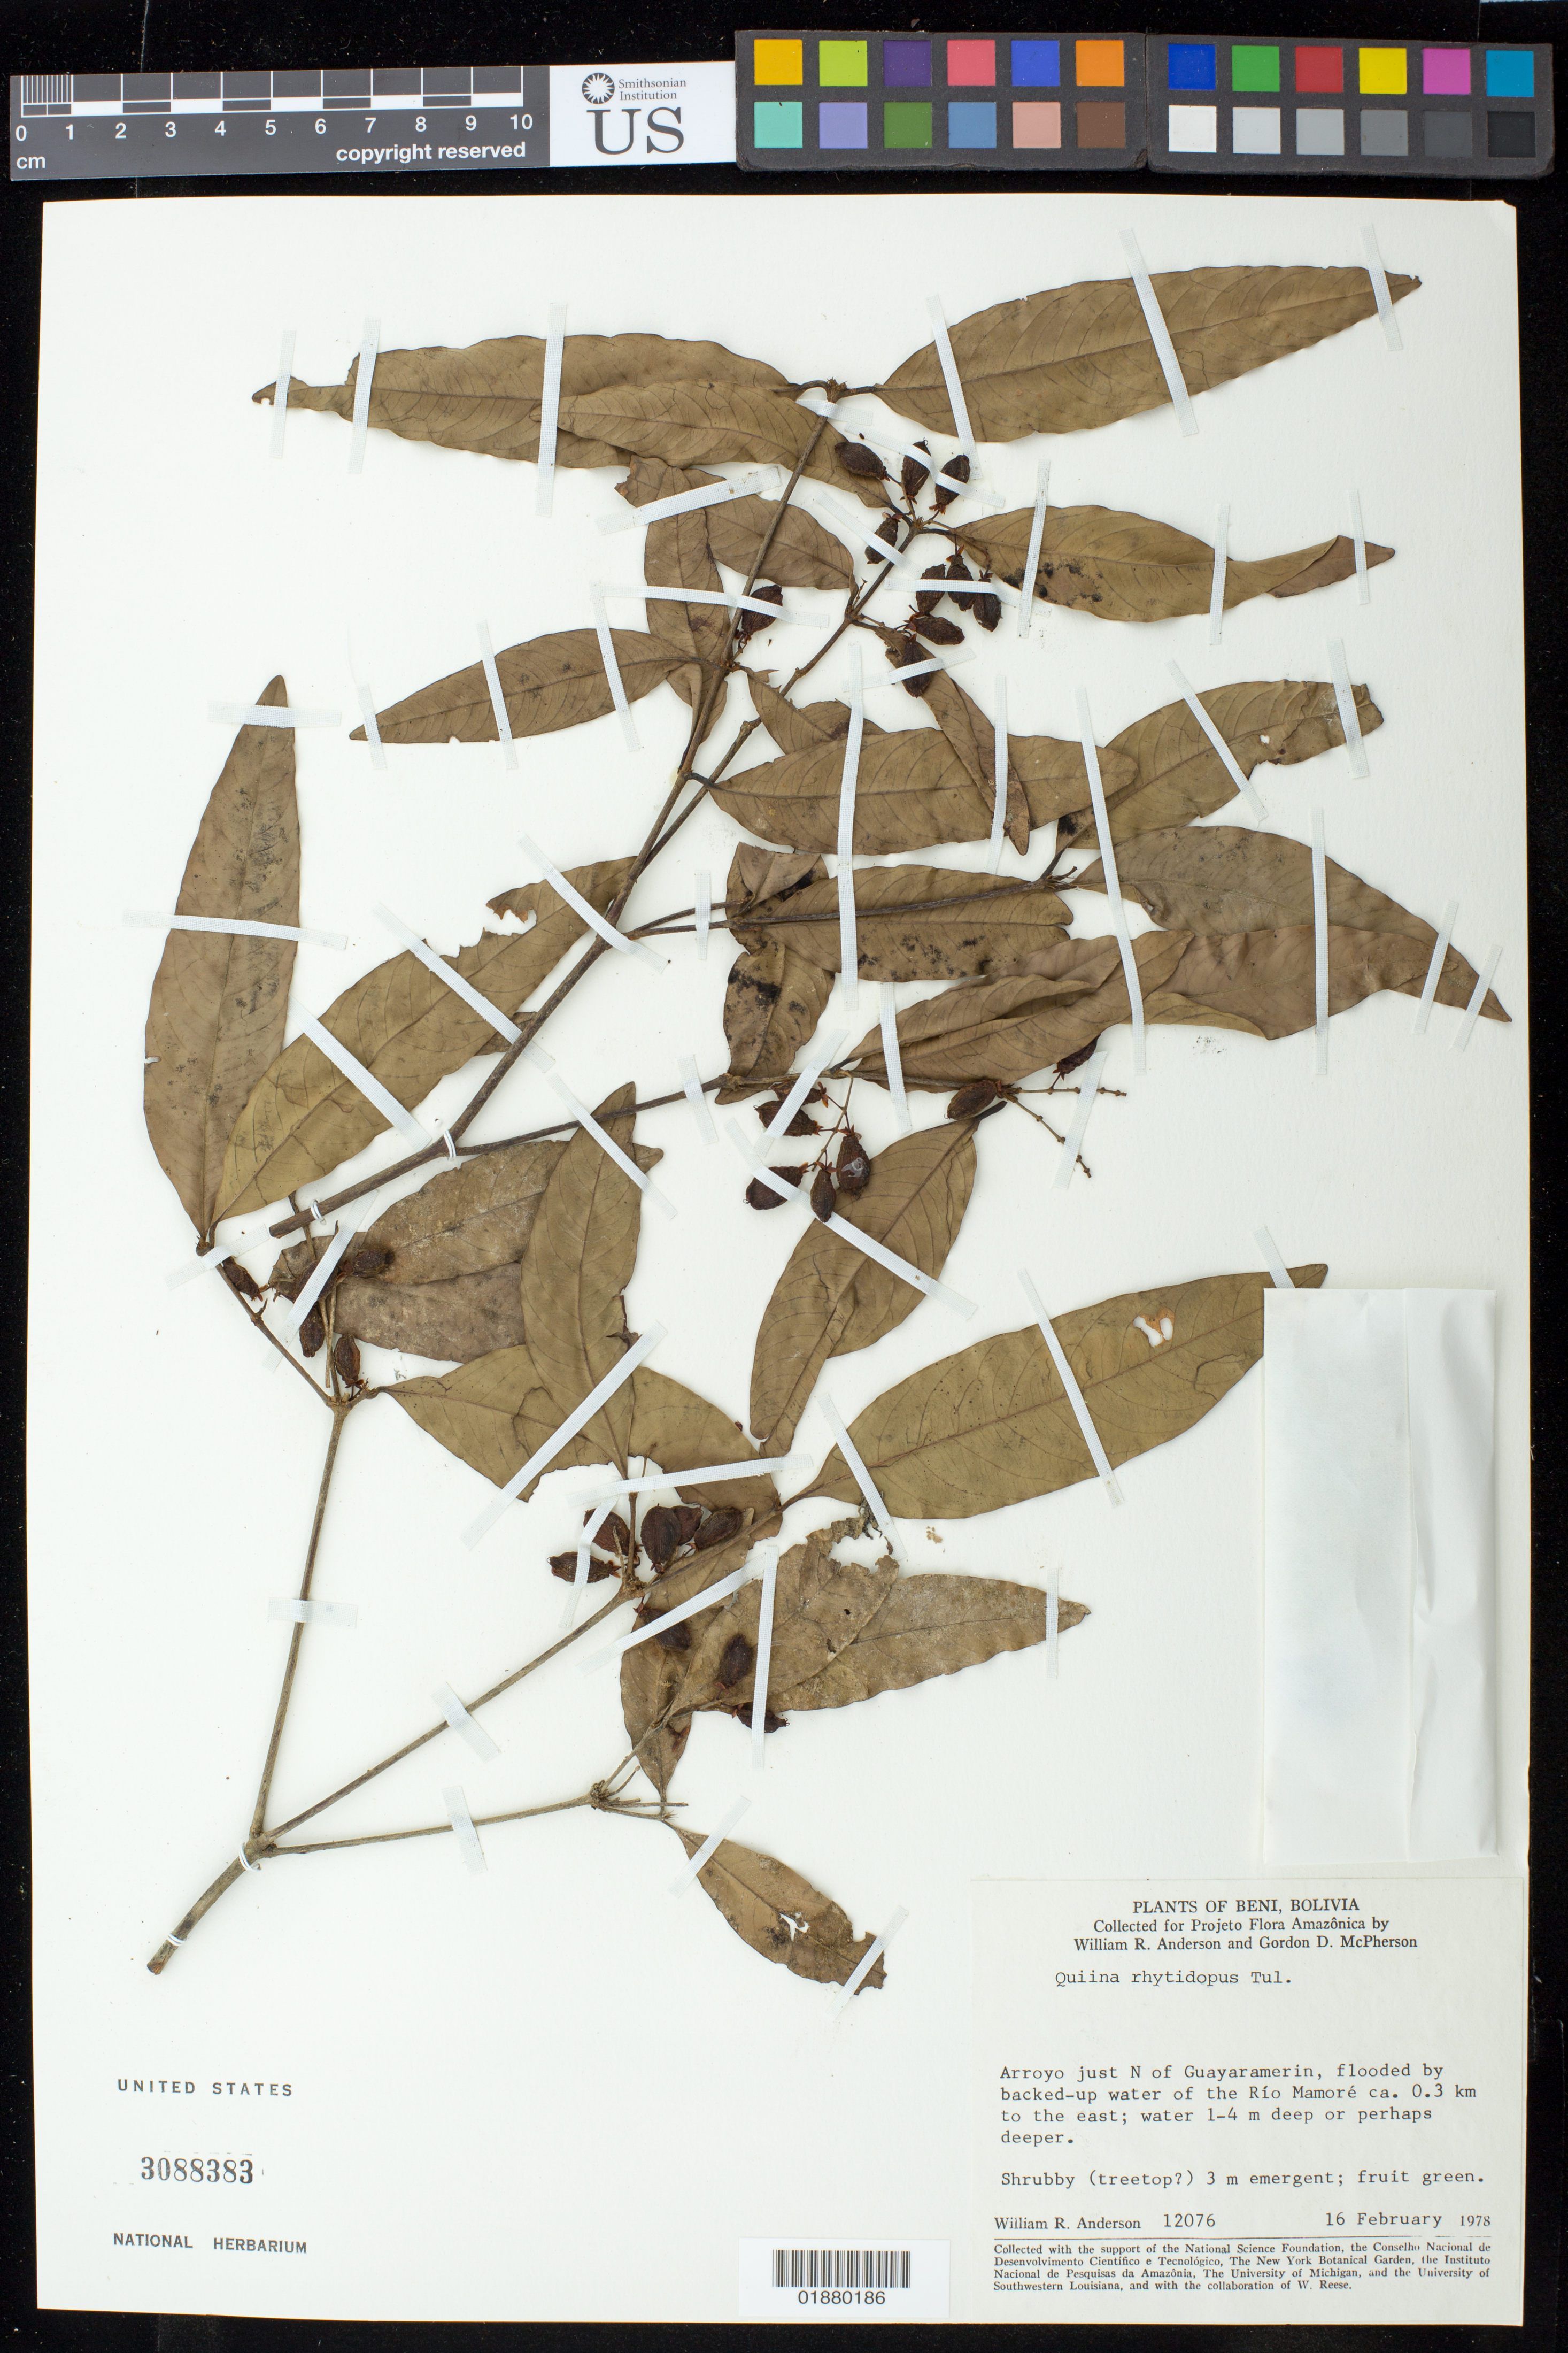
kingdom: Plantae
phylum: Tracheophyta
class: Magnoliopsida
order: Malpighiales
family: Quiinaceae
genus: Quiina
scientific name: Quiina rhytidopus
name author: Tul.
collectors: W. R. Anderson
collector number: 12076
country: Bolivia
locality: Arroyo just N of Guayaramerim, flooded by backed-up water of the Río Mamoré ca. 0,3km to the east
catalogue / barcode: US 3088383